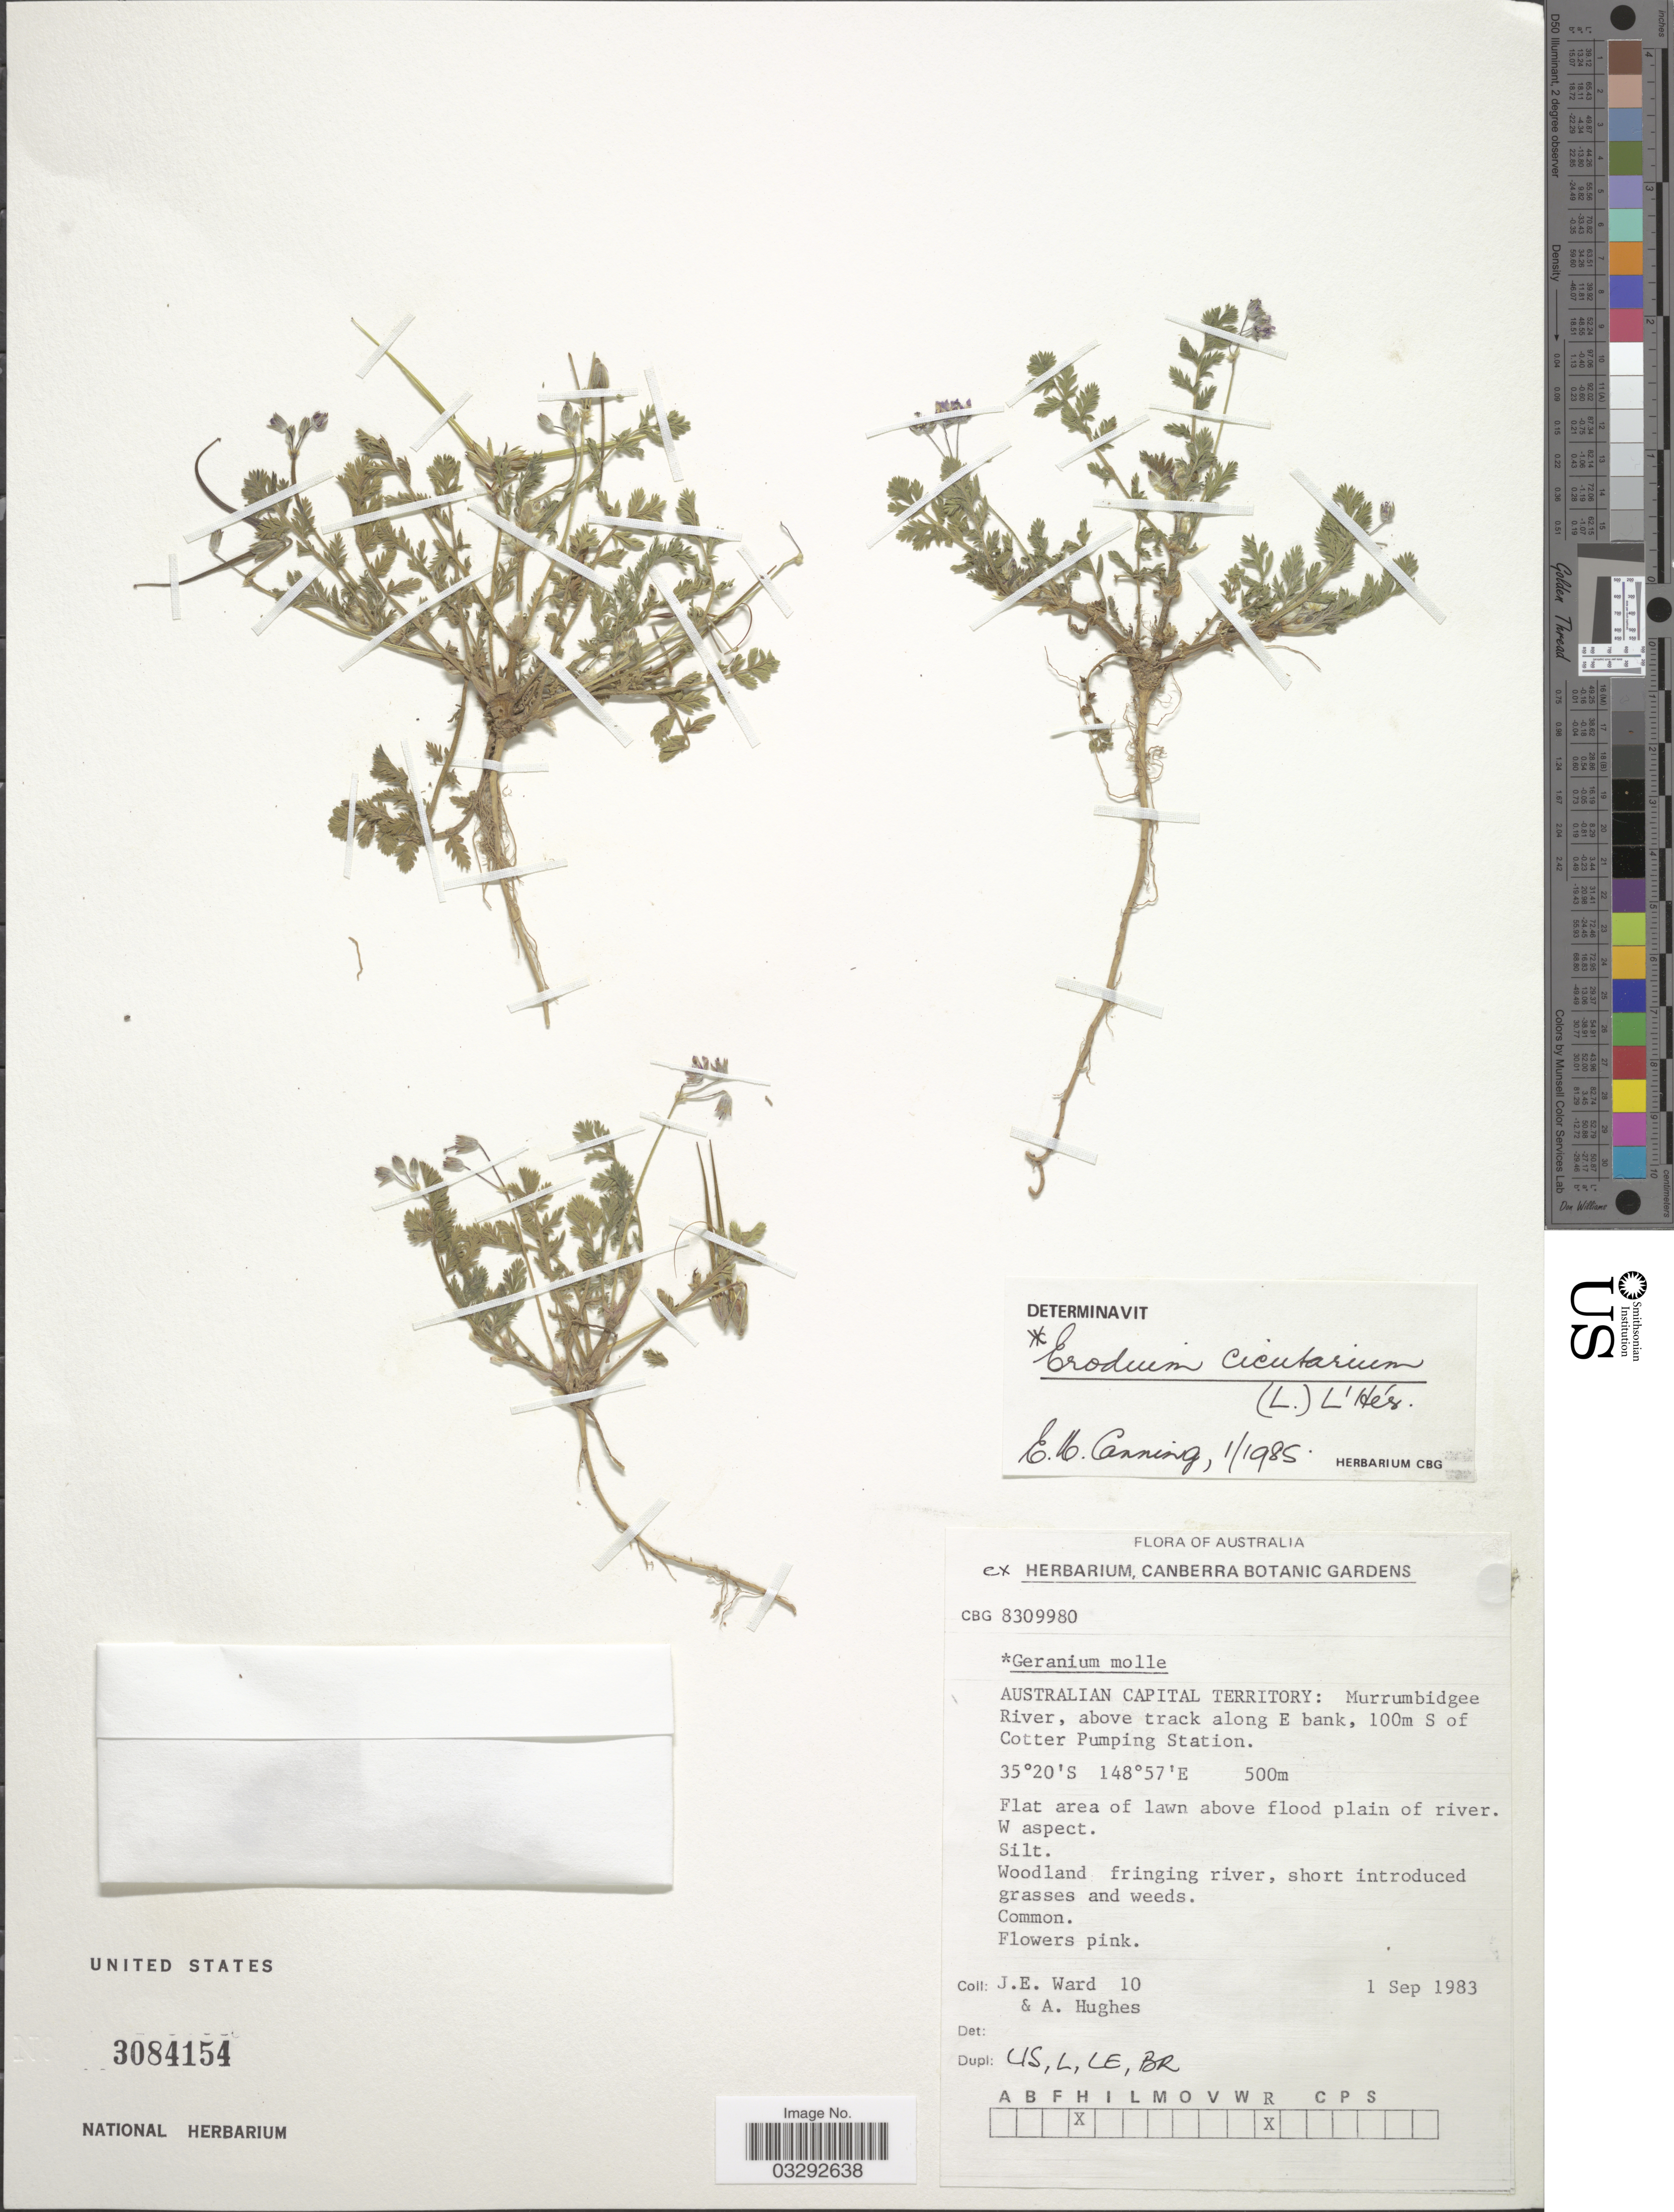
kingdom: Plantae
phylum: Tracheophyta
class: Magnoliopsida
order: Geraniales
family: Geraniaceae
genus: Erodium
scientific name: Erodium cicutarium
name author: (L.) L'Hér.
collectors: J. Ward & A. Hughes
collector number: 10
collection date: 1983-09-01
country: Australia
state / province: Australian Capital Territory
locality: Australian Capital Territory: Murrumbidgee River, above track along E bank, 100m S of Cotter Pumping Station.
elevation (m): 500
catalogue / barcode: US 3084154